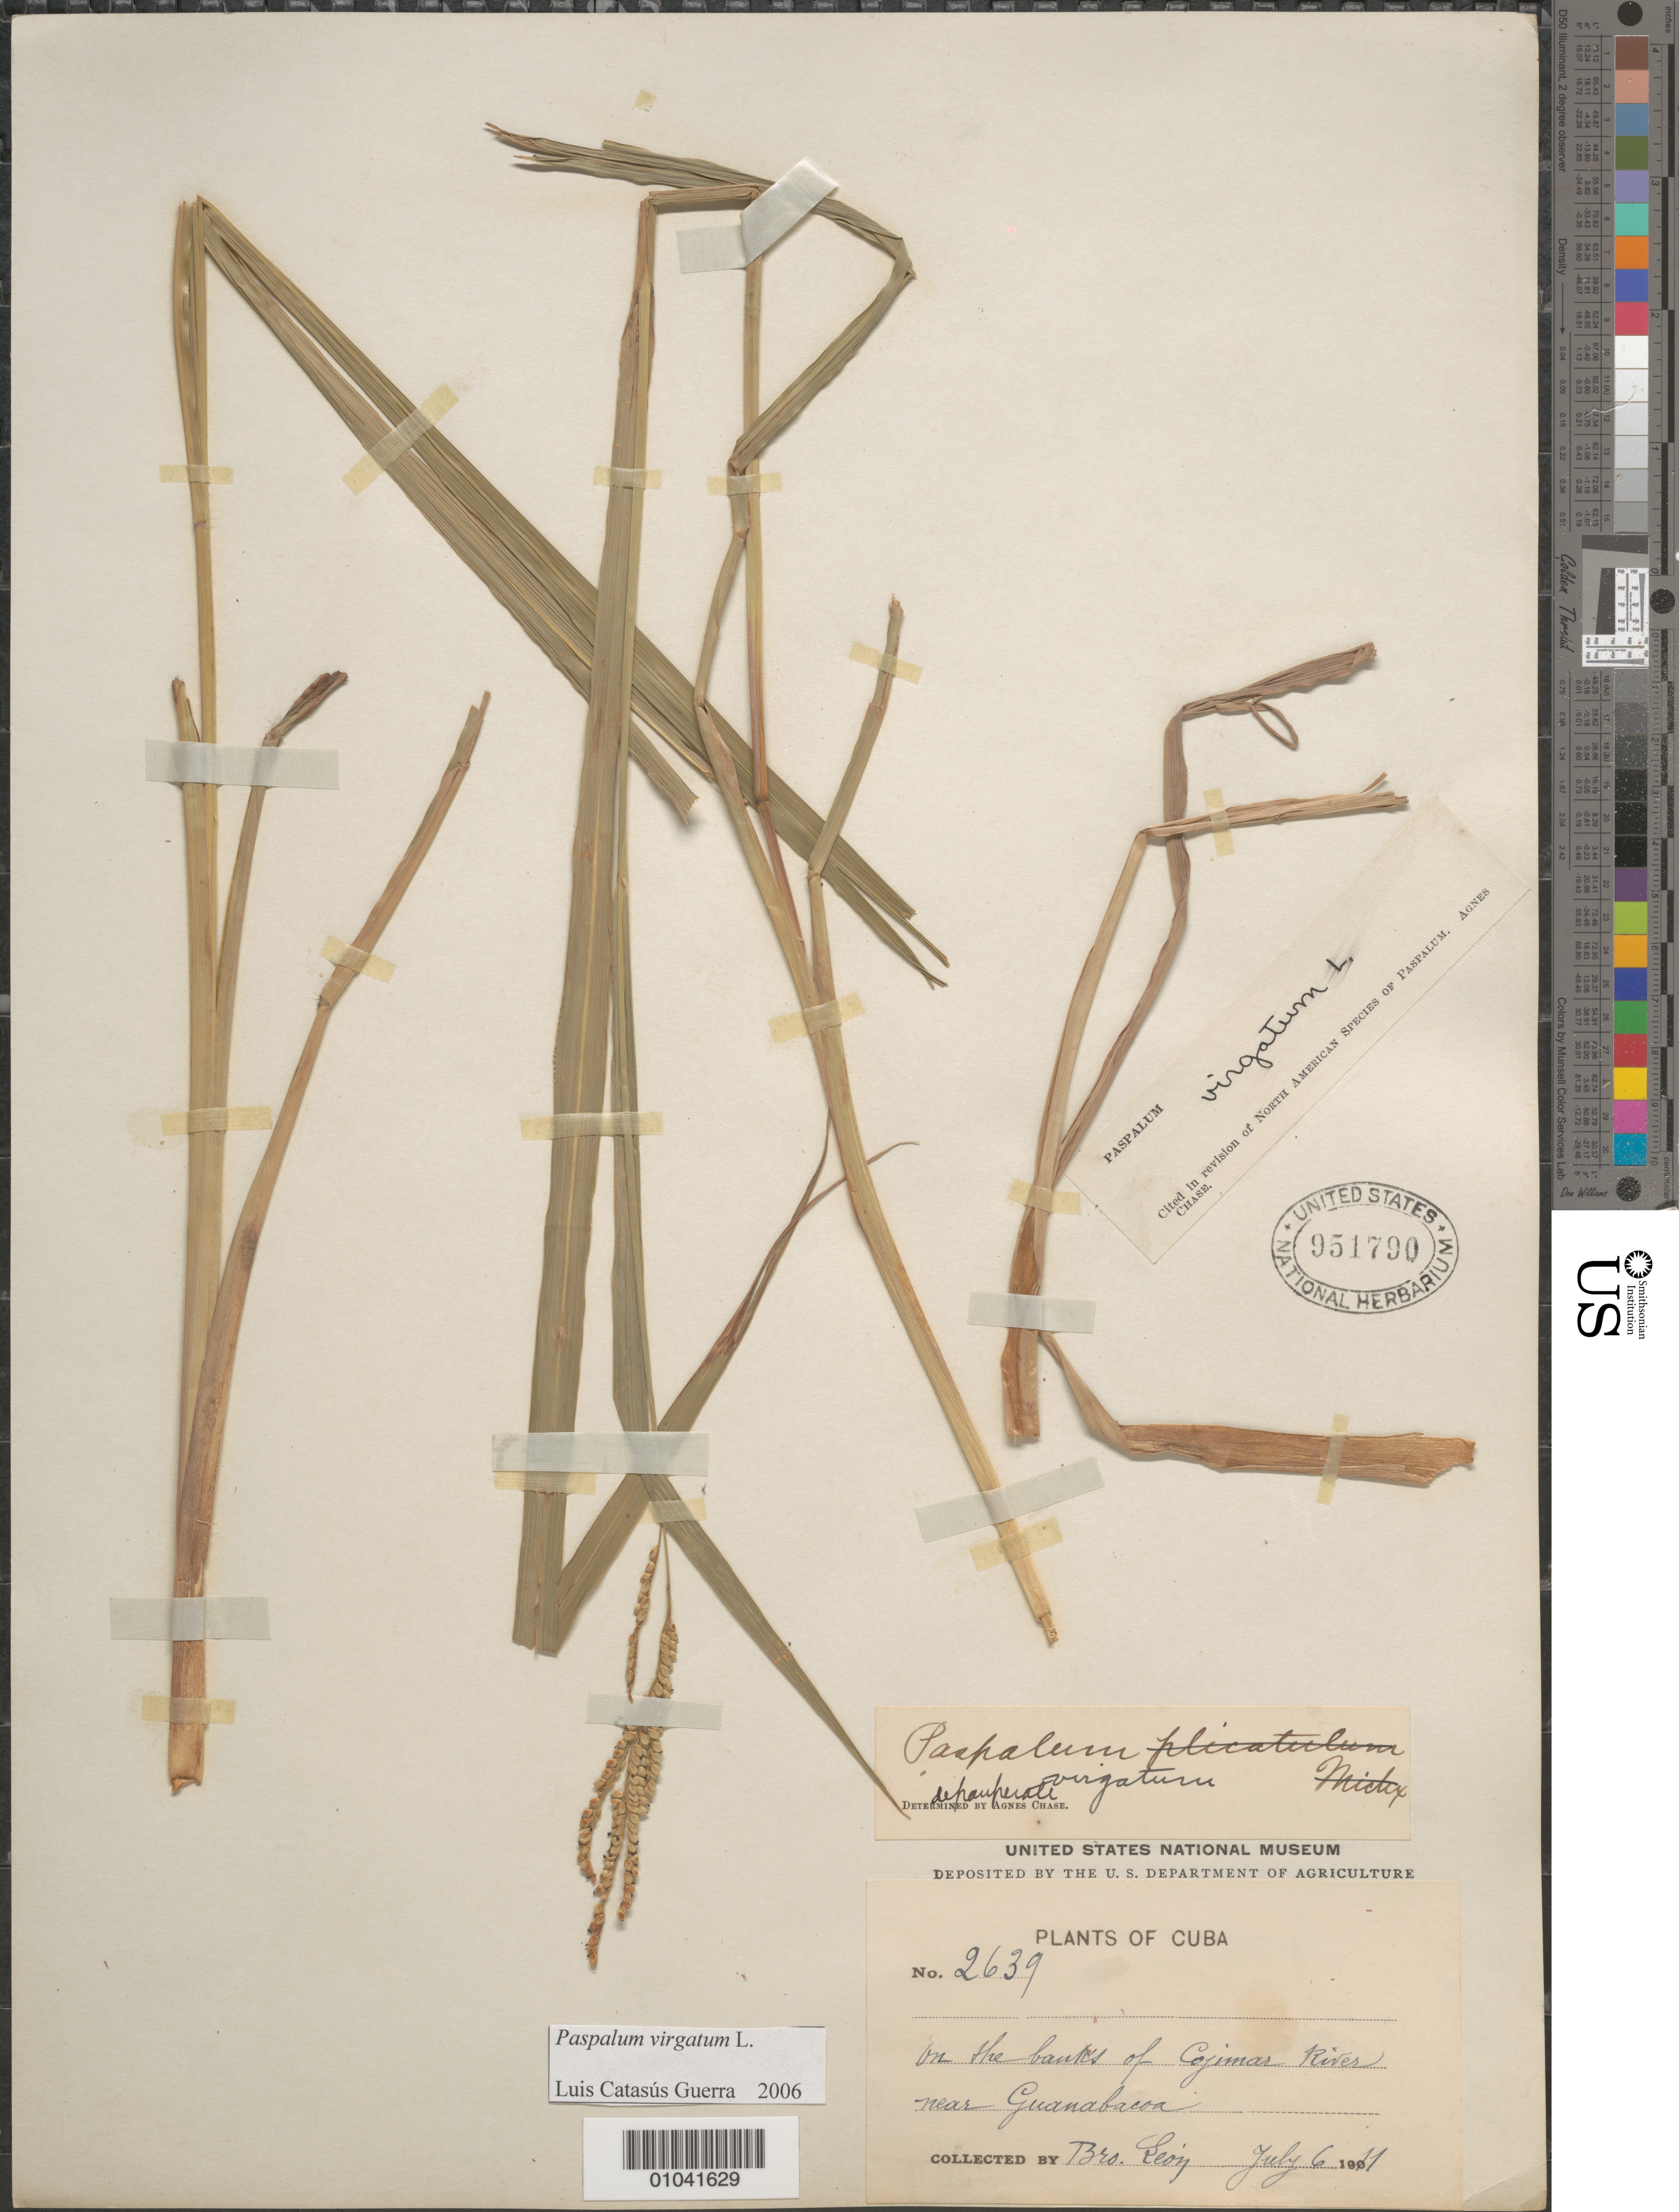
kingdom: Plantae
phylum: Tracheophyta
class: Liliopsida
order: Poales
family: Poaceae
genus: Paspalum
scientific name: Paspalum virgatum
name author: L.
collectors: Bro. León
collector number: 2639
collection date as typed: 06 Jul 1911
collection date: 1911-07-06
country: Cuba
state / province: La Habana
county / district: Municipio Guanabacoa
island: Cuba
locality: Banks of Cojimar River, near Guanabacoa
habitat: river banks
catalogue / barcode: US 951790